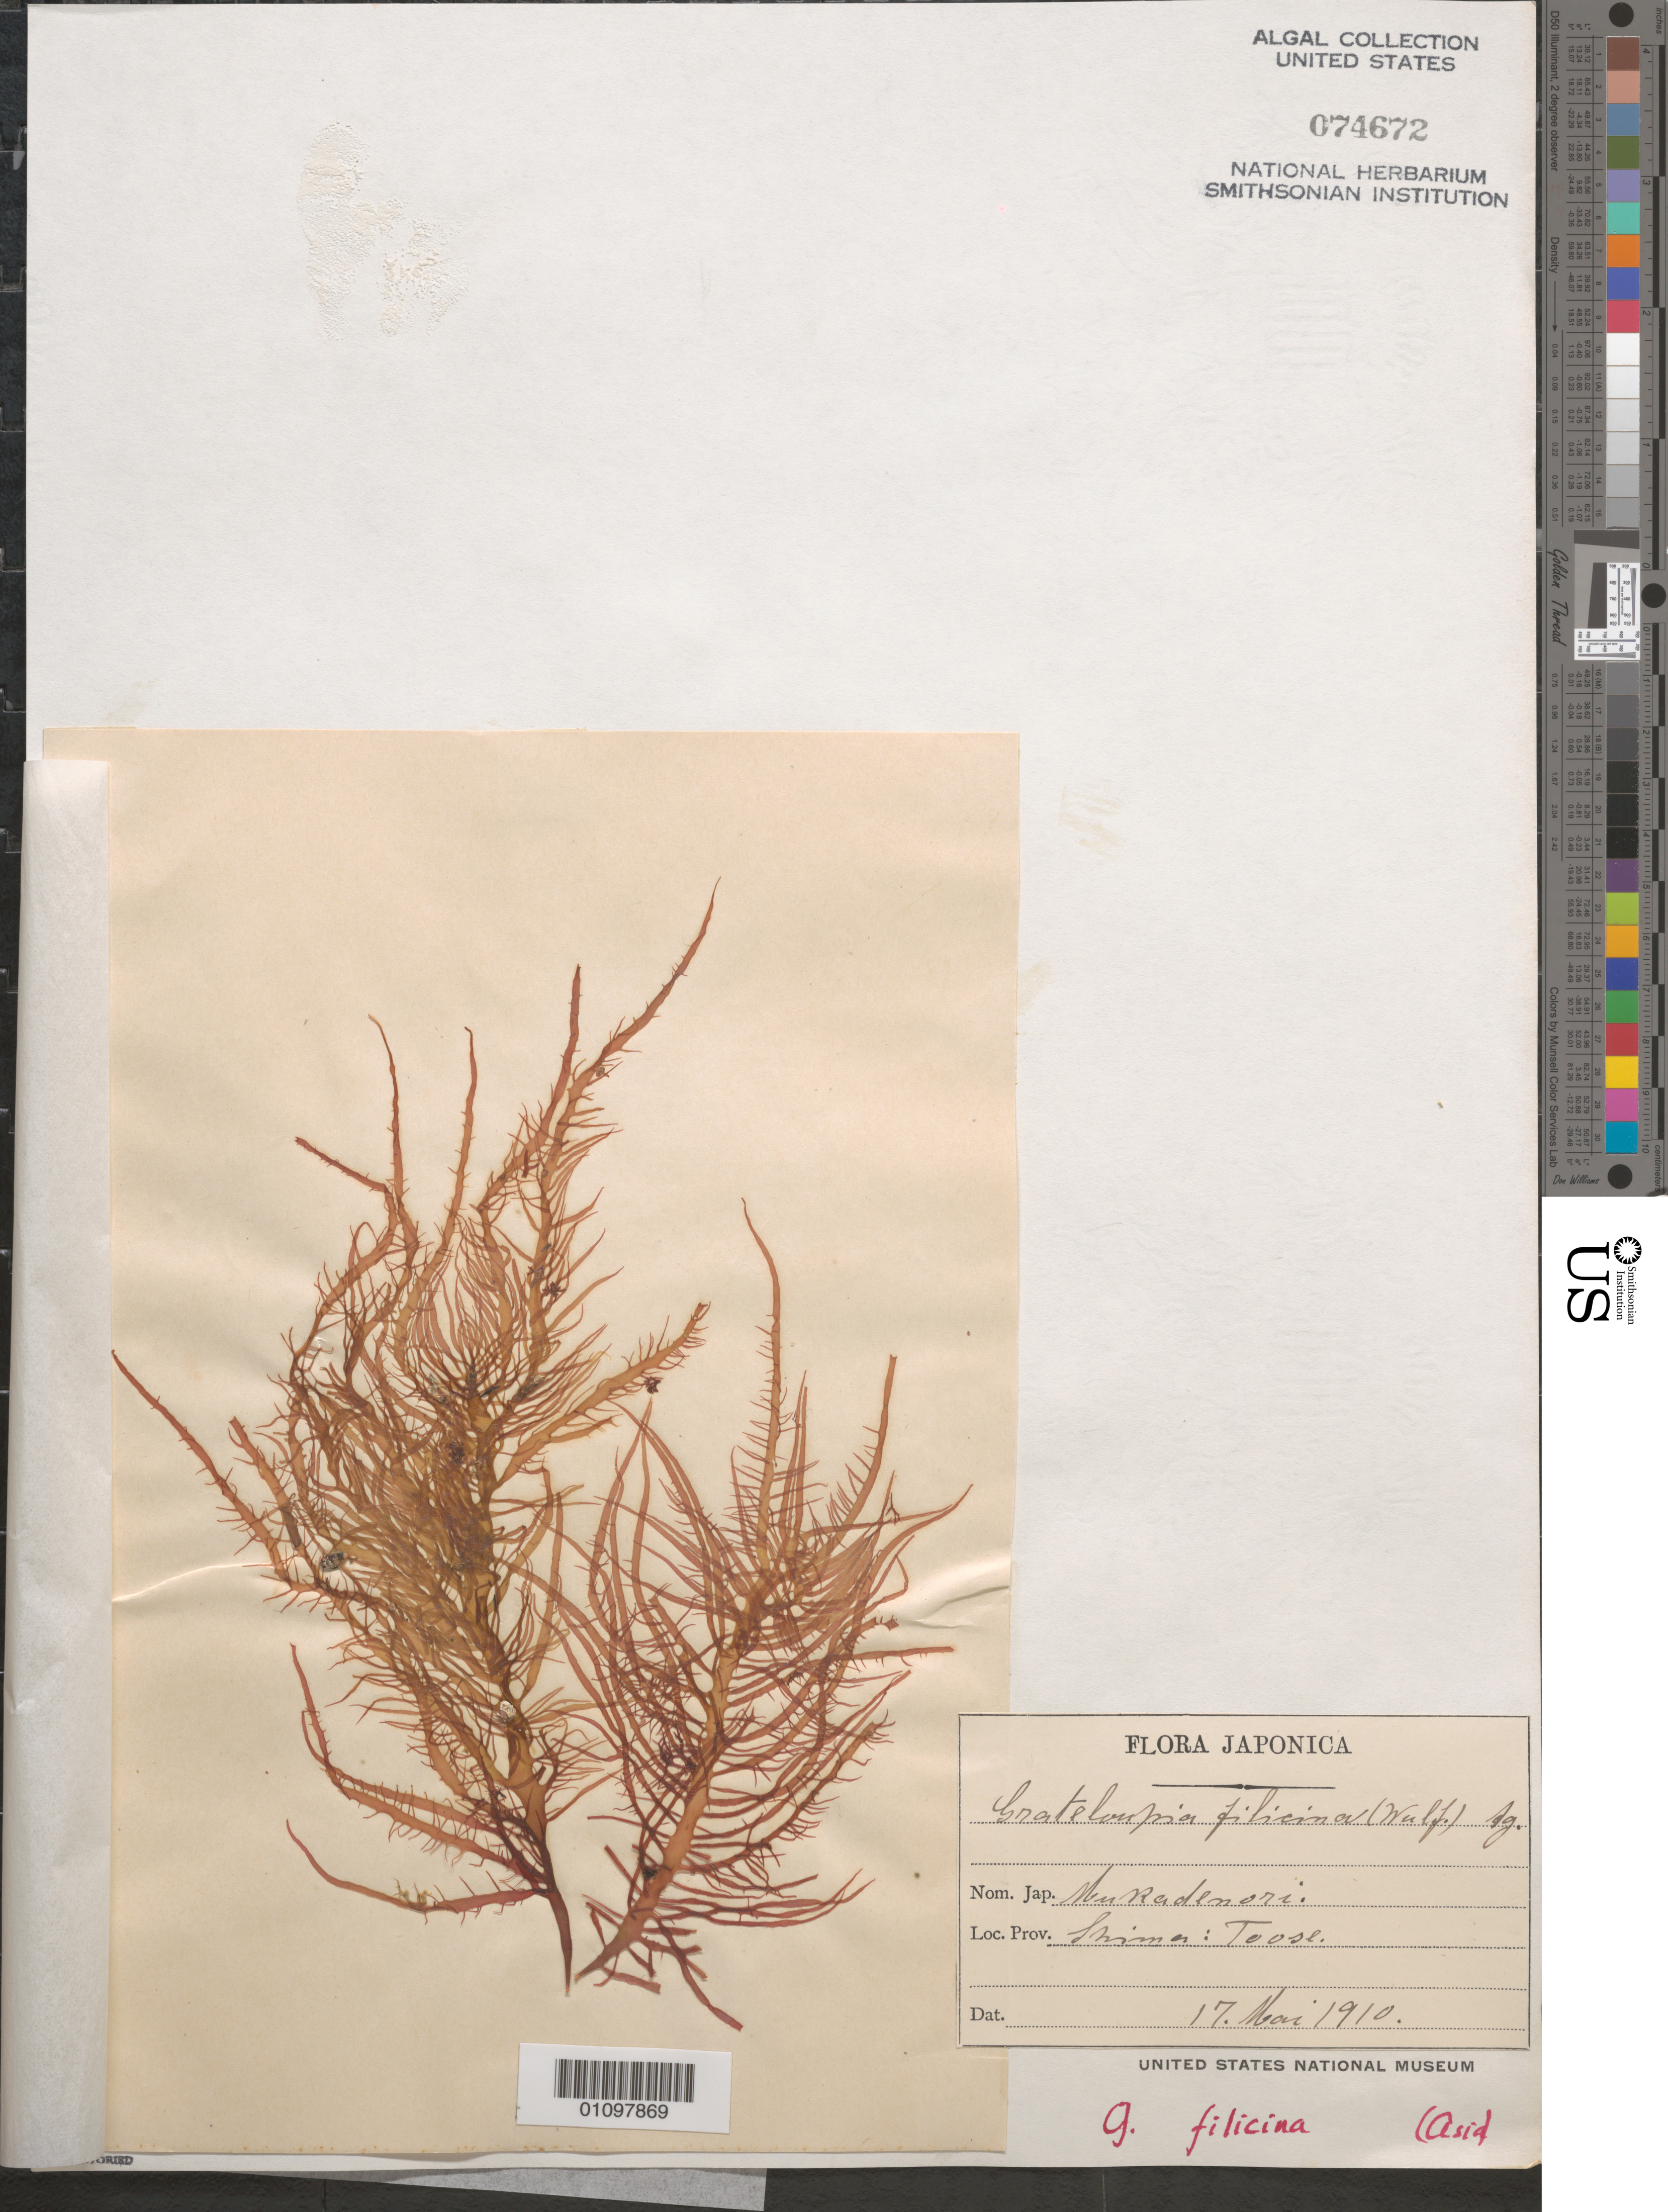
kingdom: Plantae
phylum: Rhodophyta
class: Florideophyceae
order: Halymeniales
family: Halymeniaceae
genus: Grateloupia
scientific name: Grateloupia filicina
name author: (J.V.Lamouroux) C. Agardh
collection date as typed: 17 Nov 1910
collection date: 1910-11-17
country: Japan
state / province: Mie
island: Honshu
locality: Tushi (Toose)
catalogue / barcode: US 74672